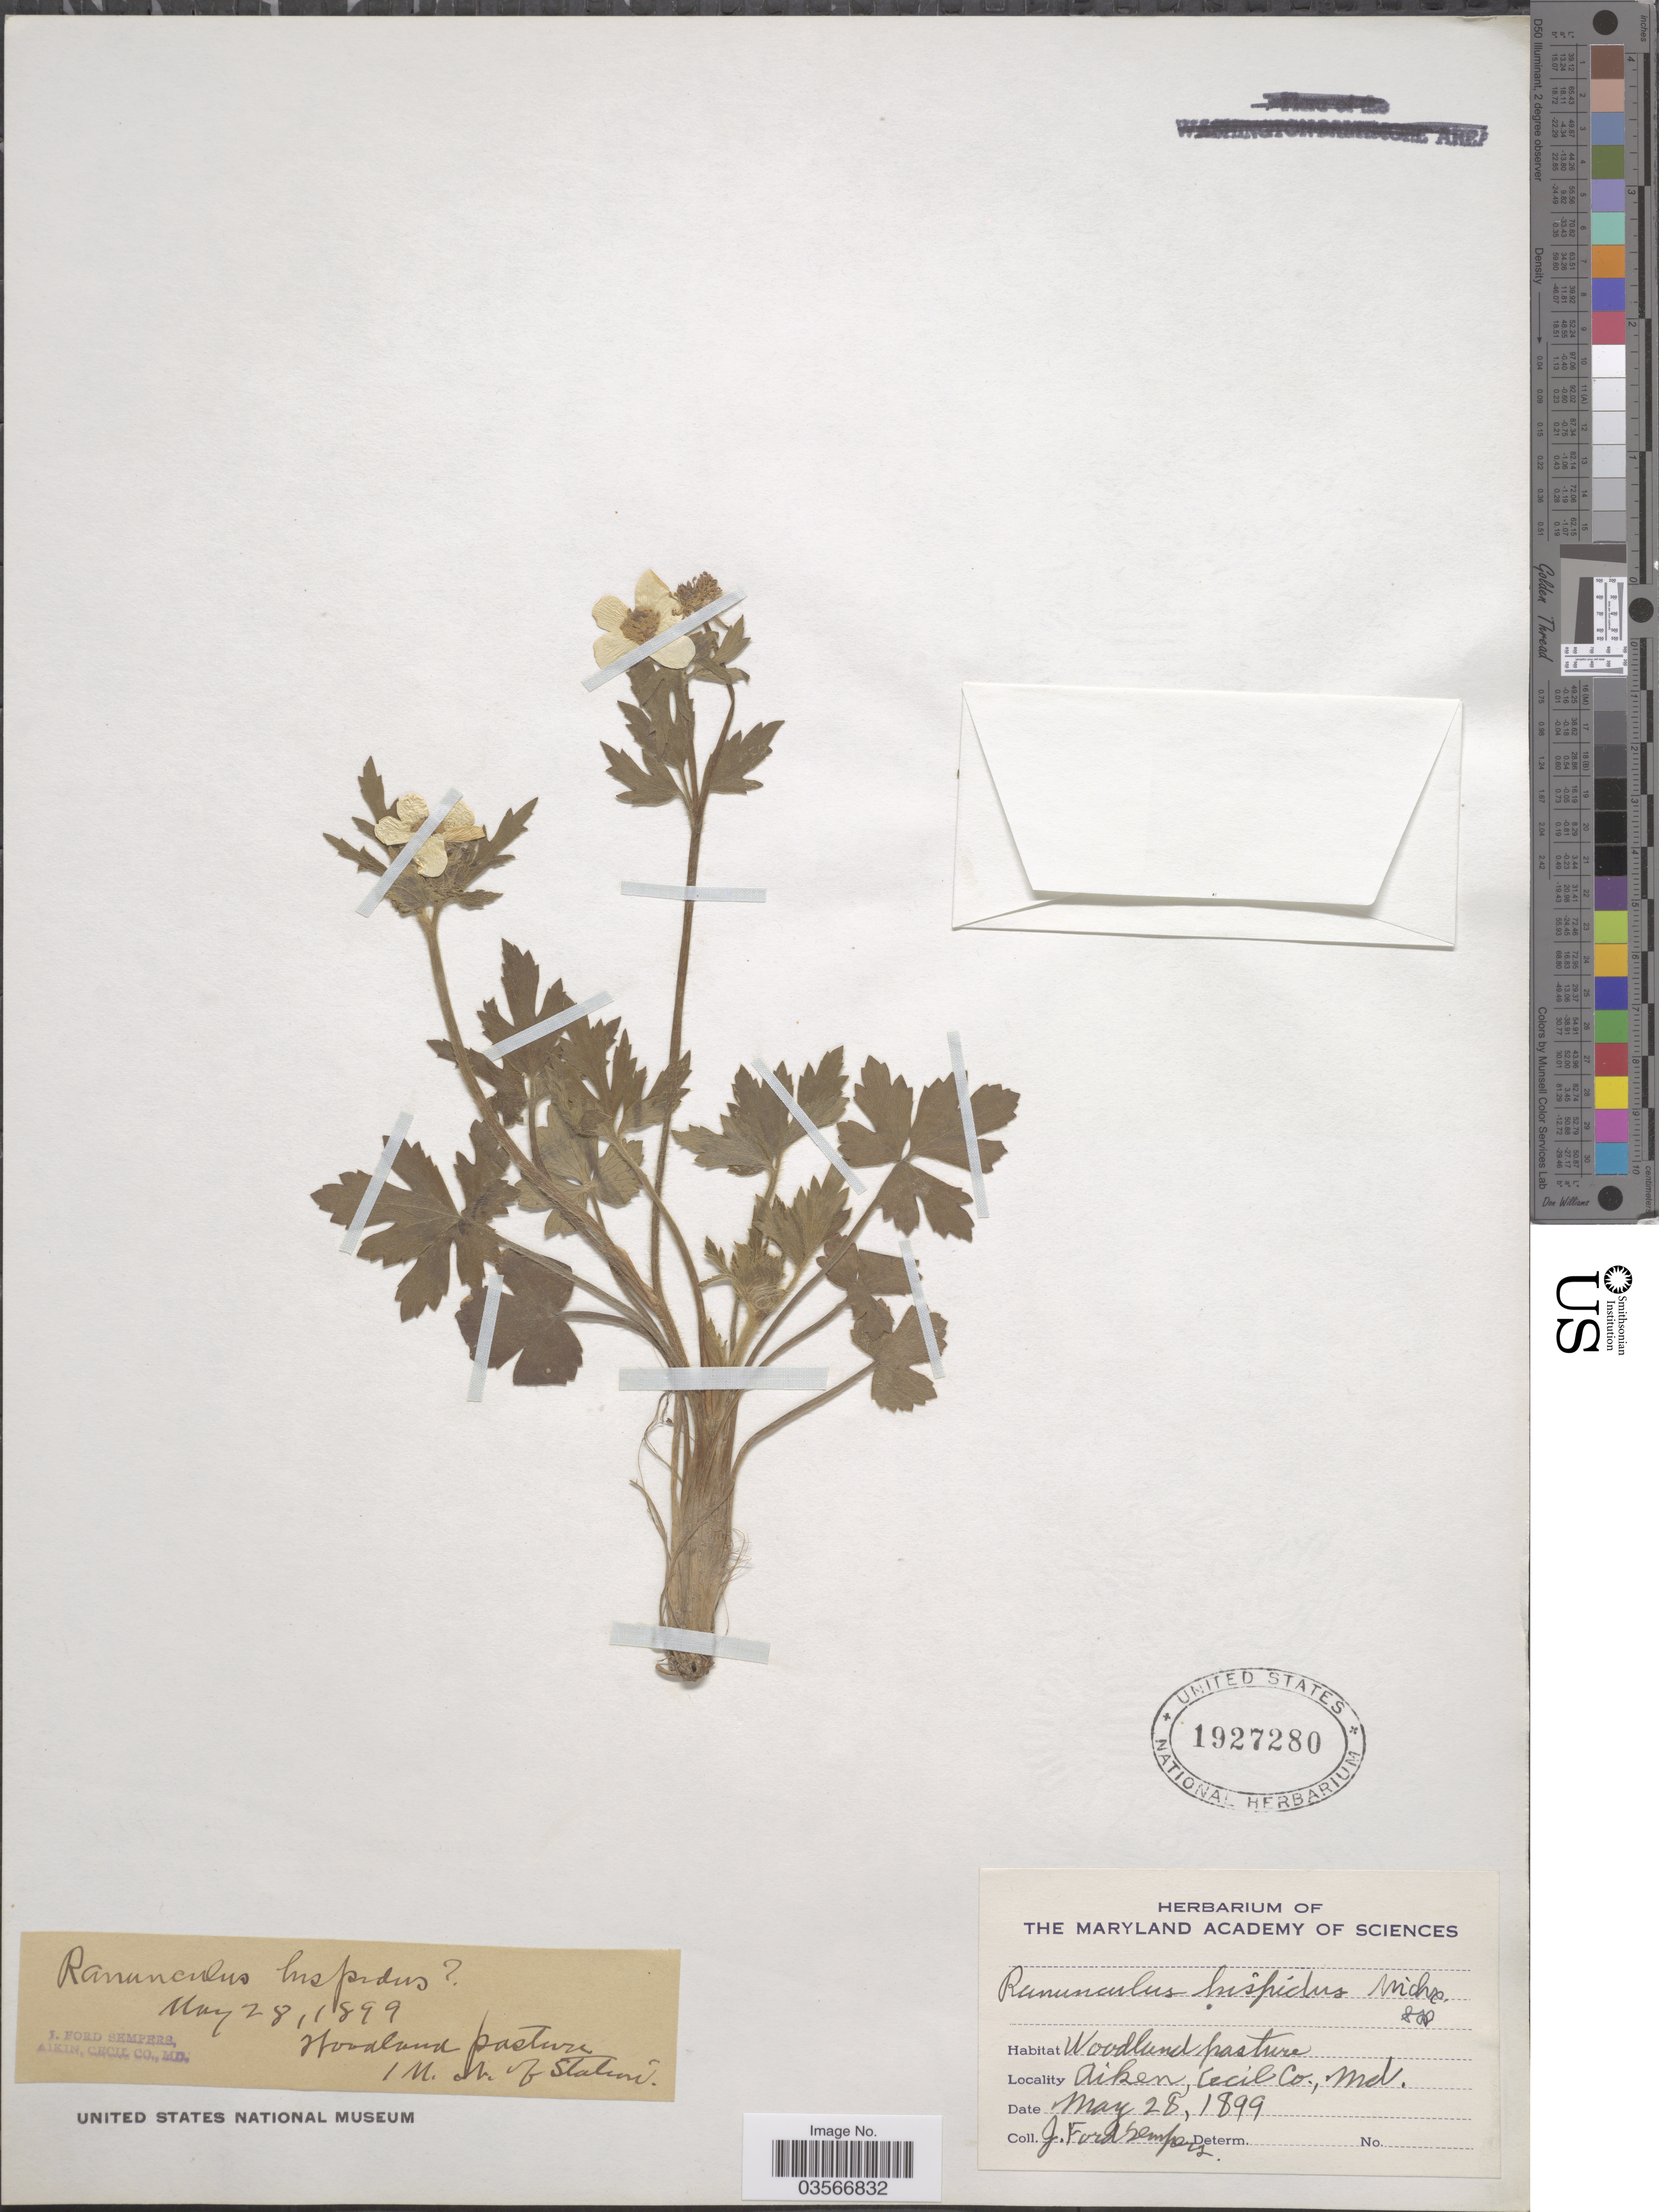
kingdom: Plantae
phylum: Tracheophyta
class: Magnoliopsida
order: Ranunculales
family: Ranunculaceae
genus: Ranunculus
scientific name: Ranunculus hispidus var. caricetorum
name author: Michx.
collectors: J. Sempers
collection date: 1899-05-28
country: United States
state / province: Maryland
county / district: Cecil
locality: Aiken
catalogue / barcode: US 1927280